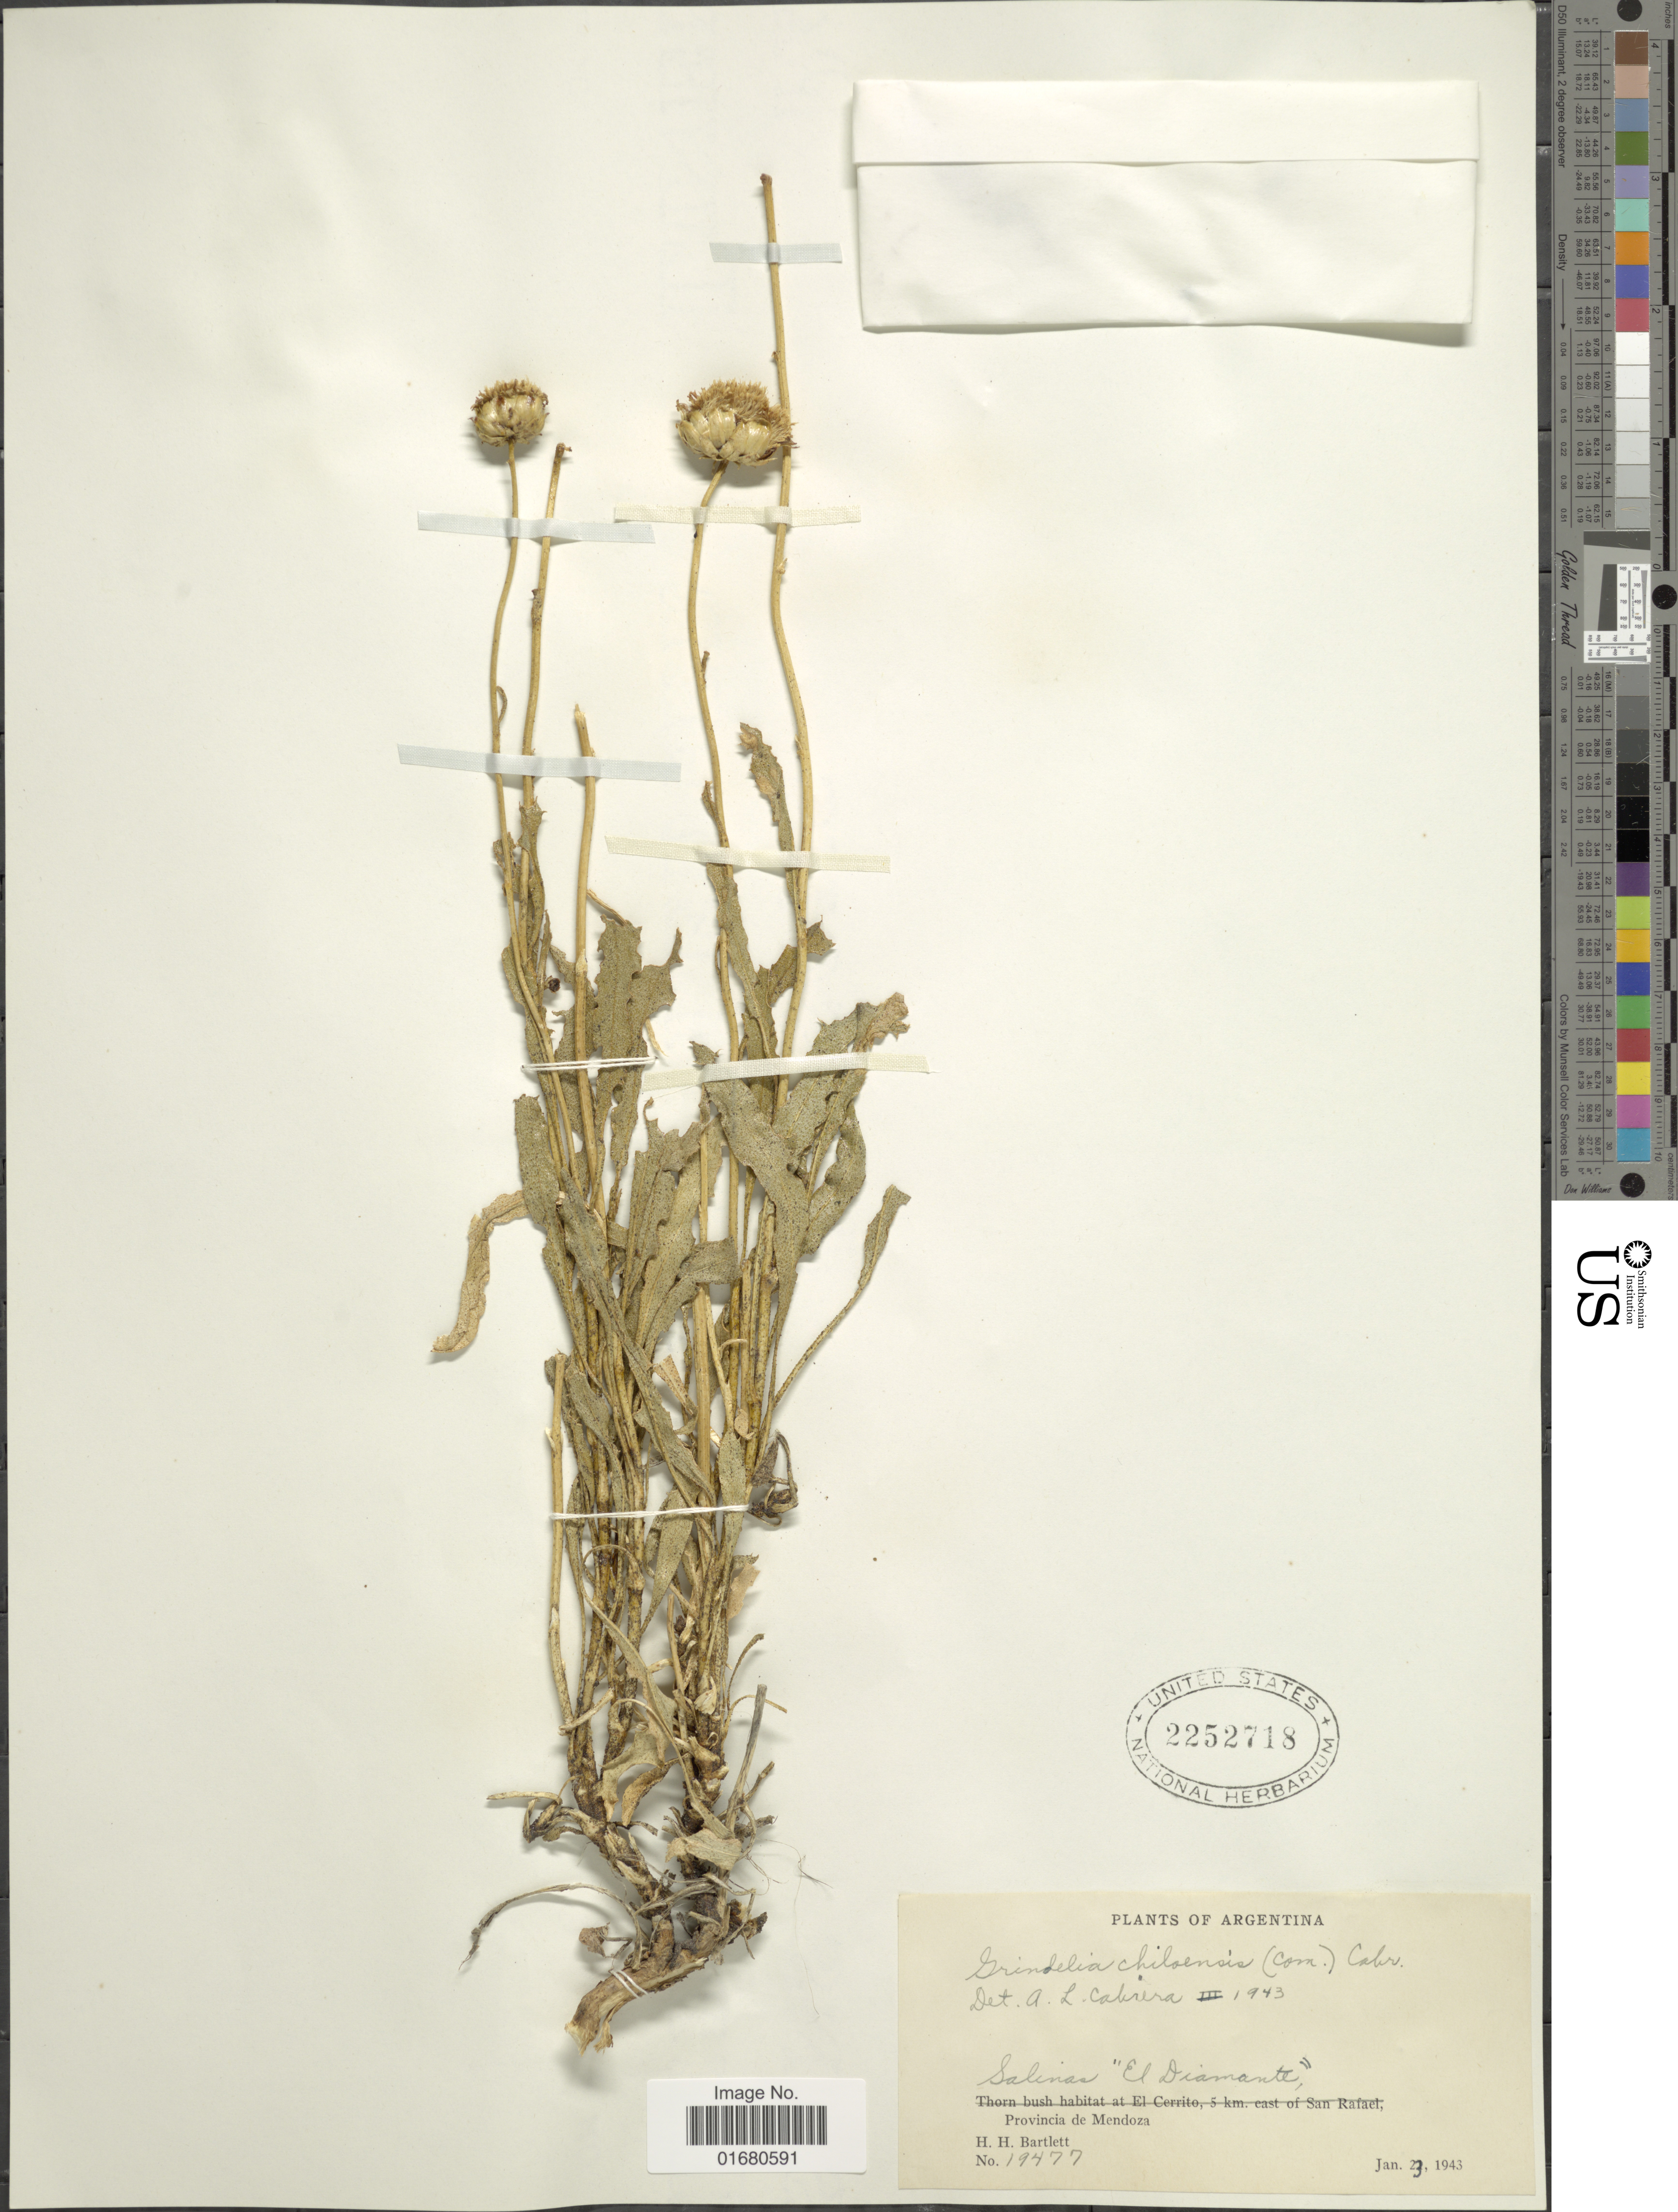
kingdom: Plantae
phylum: Tracheophyta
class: Magnoliopsida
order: Asterales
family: Asteraceae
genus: Grindelia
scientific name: Grindelia chiloensis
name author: (Cornel.) Cabrera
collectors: H. H. Bartlett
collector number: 19477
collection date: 1943-01-23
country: Argentina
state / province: Mendoza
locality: Salinas "El Diamante"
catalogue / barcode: US 2252718